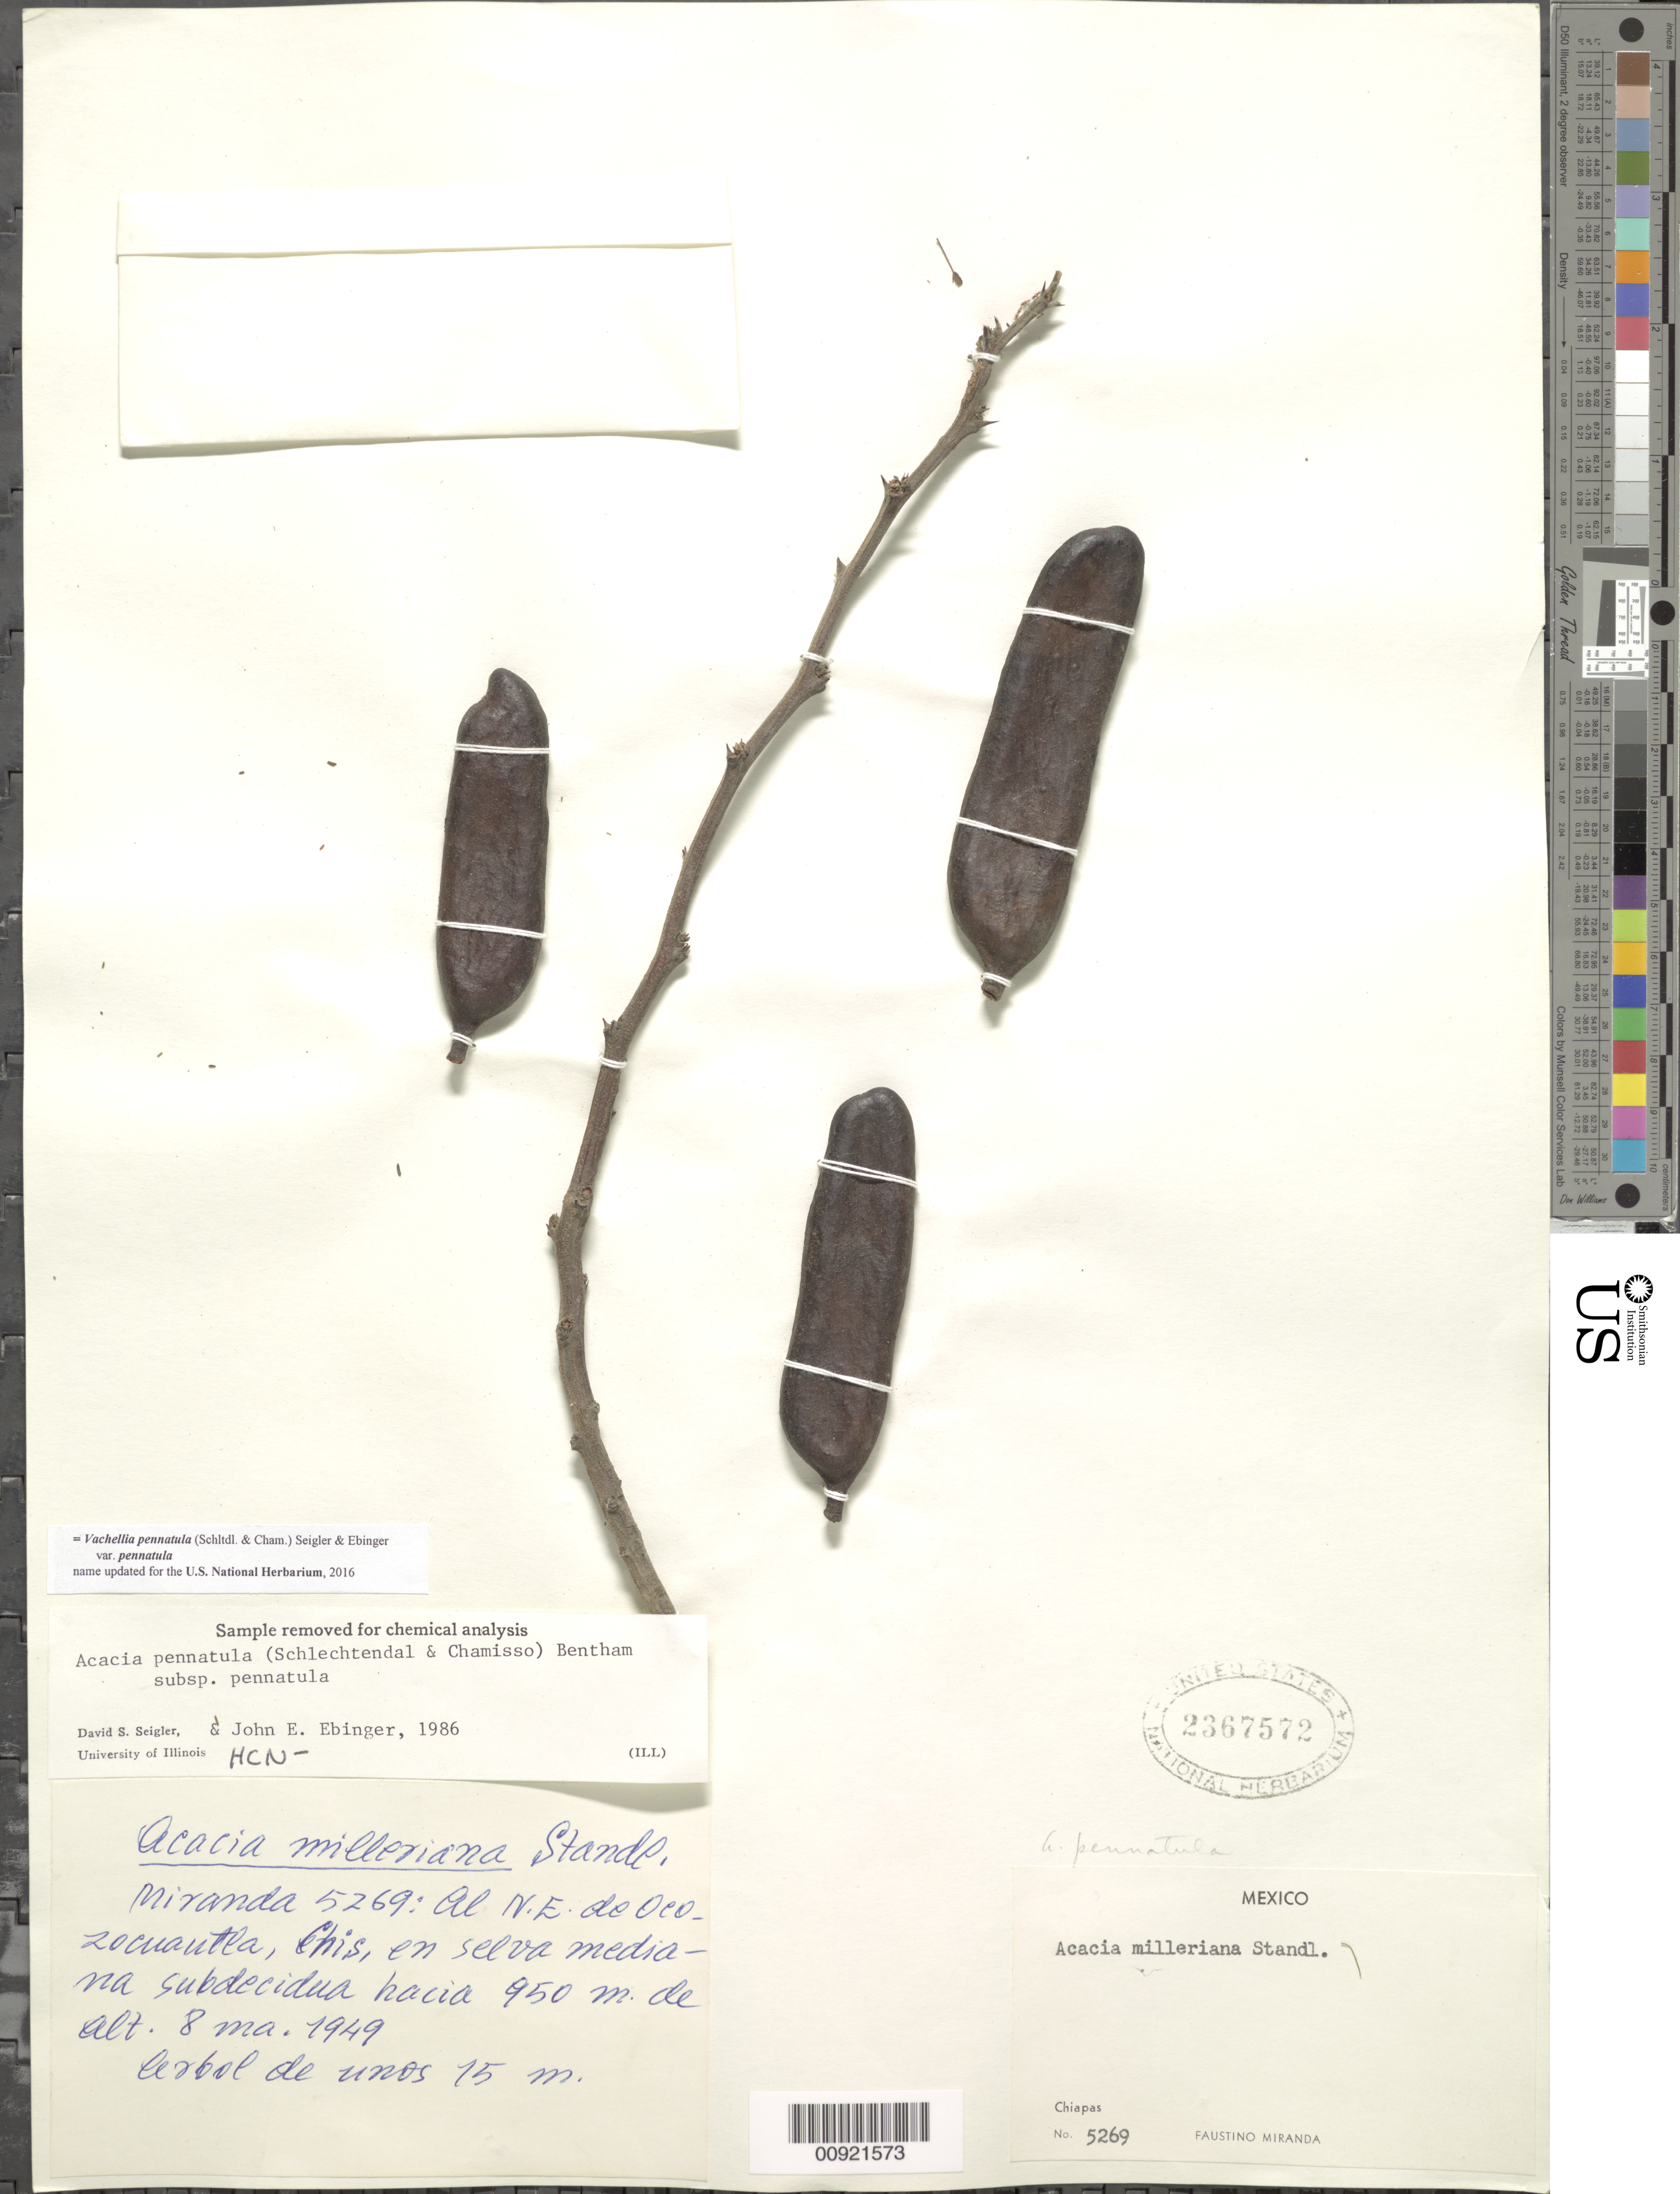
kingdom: Plantae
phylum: Tracheophyta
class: Magnoliopsida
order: Fabales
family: Fabaceae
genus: Vachellia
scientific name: Vachellia pennatula var. pennatula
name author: (Schltdl. & Cham.) Seigler & Ebinger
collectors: Miranda G., F.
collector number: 5269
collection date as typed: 08 Mar 1949 or 08 May 1949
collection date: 1949-03-08 or 1949-05-08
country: Mexico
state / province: Chiapas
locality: Al NE de Ocozocuautla, Chiapas.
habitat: En selva mediana subdecidua.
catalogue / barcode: US 2367572